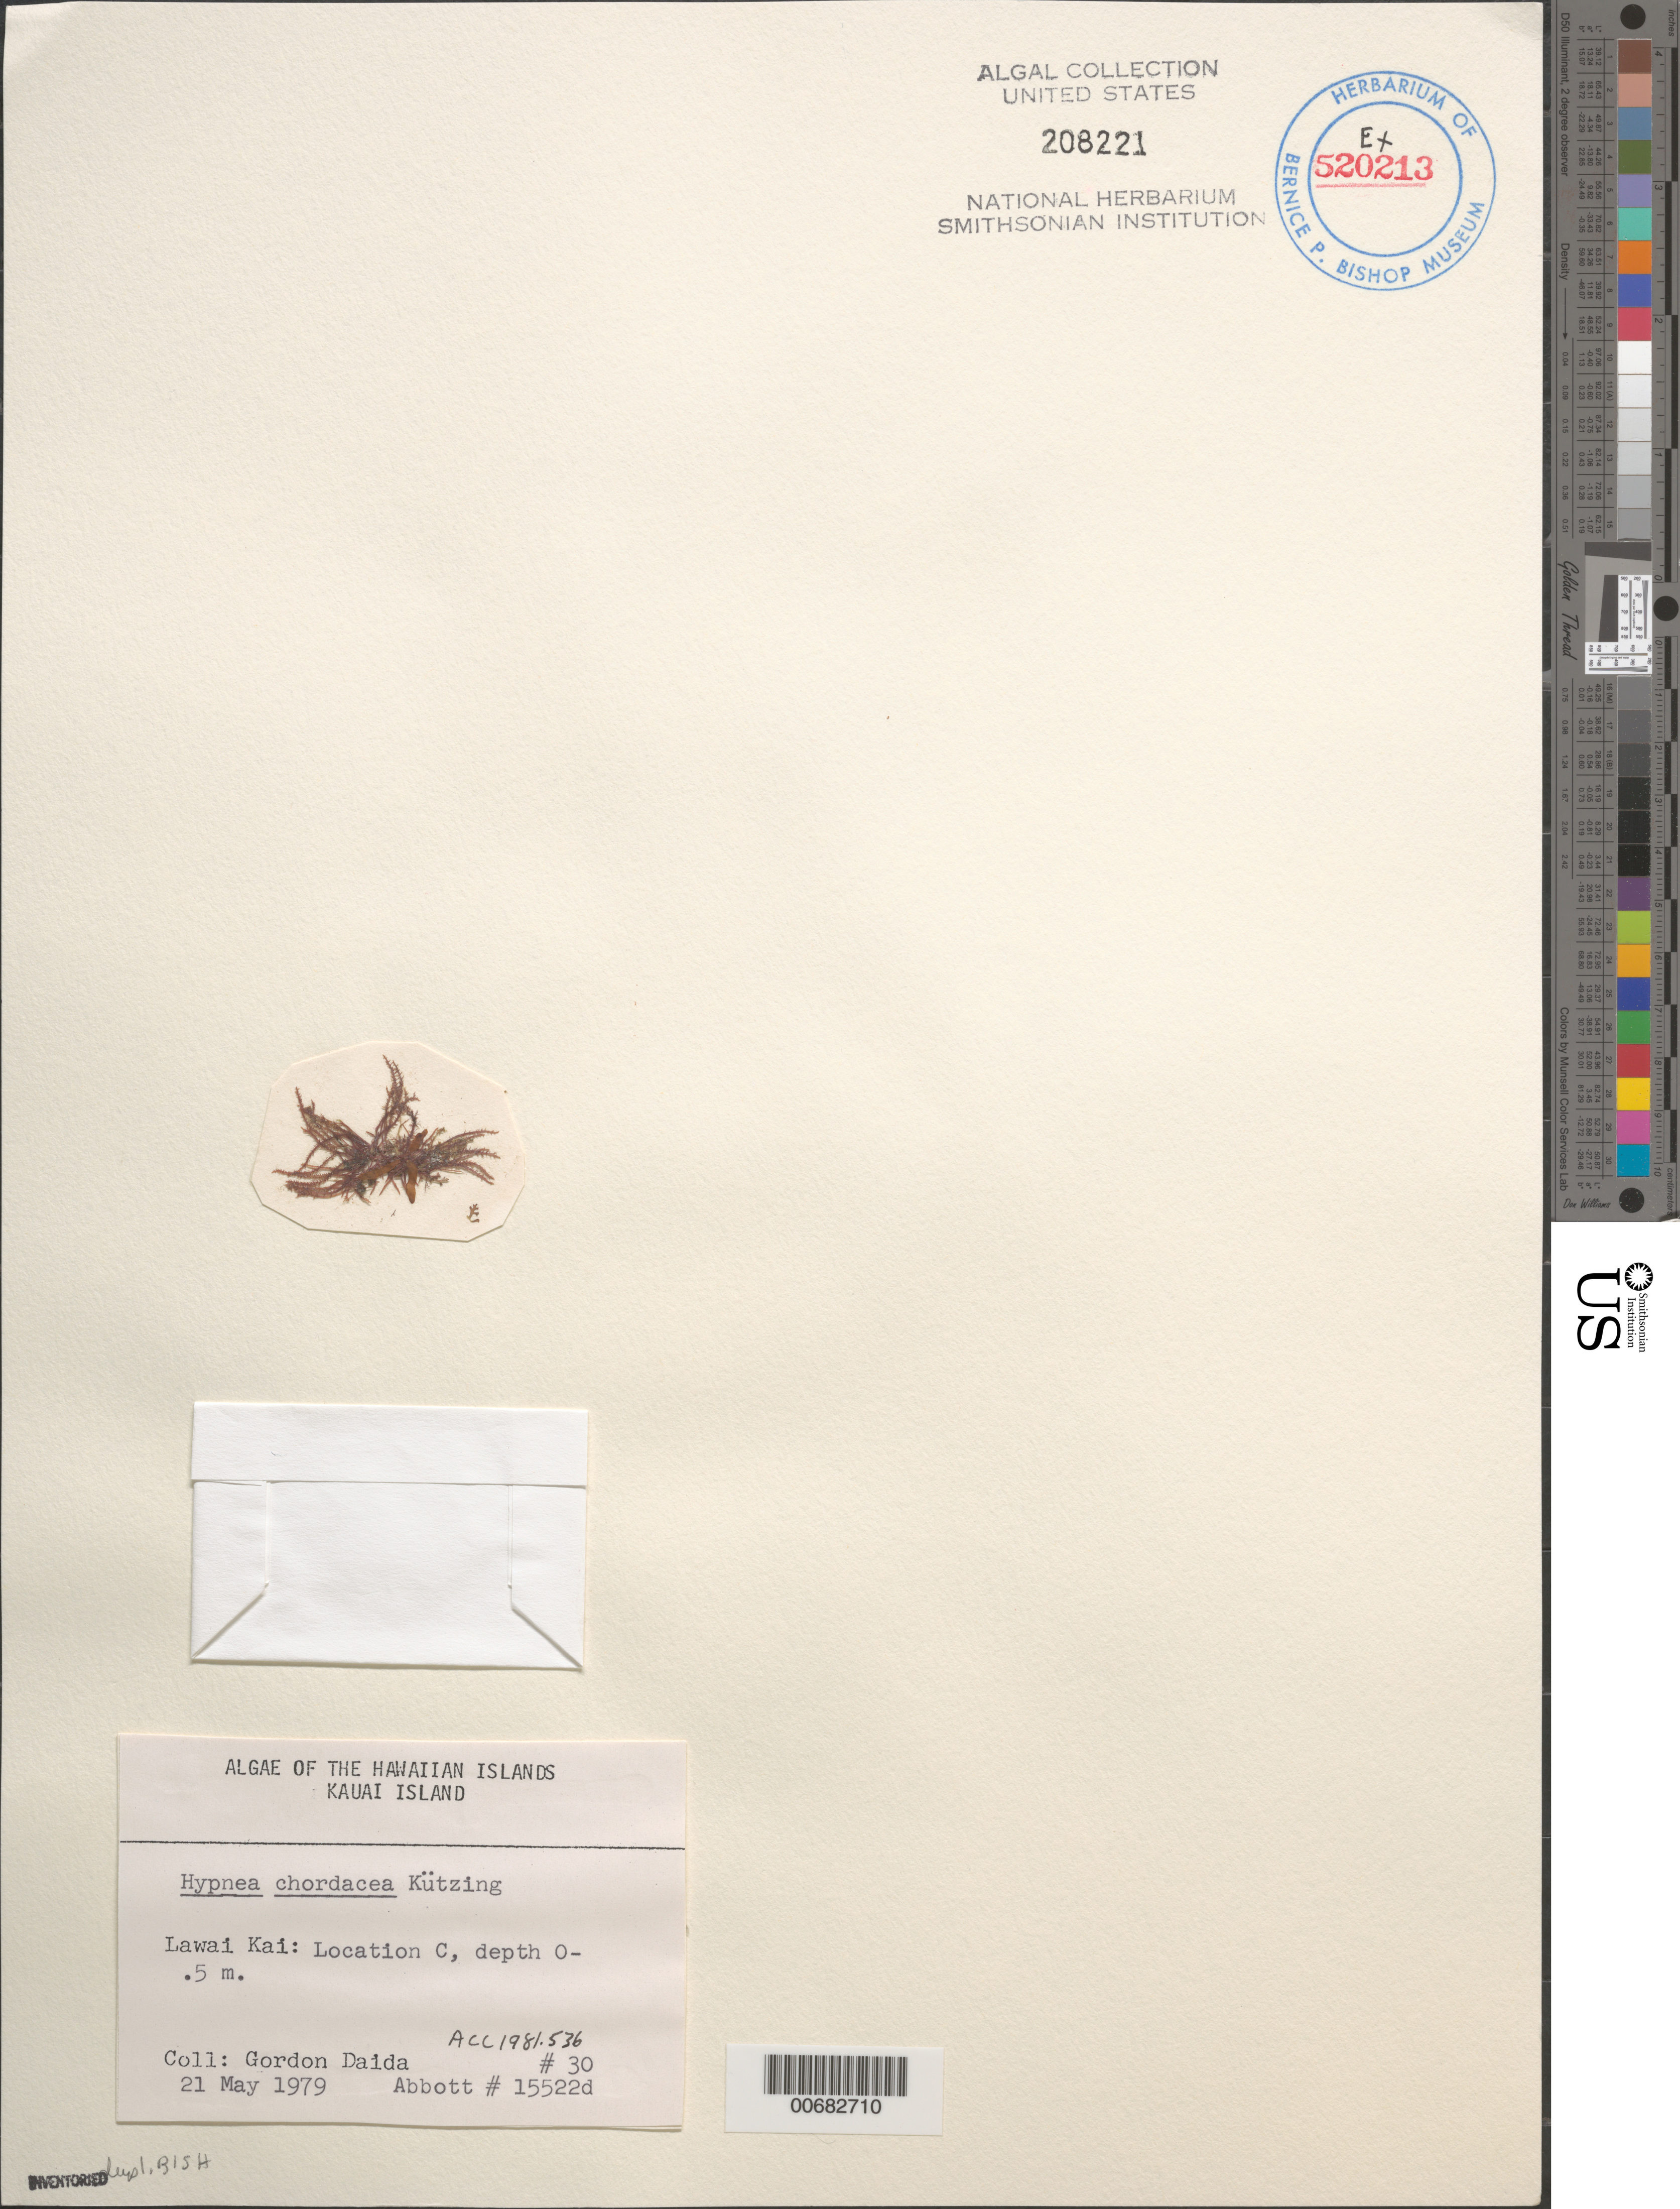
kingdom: Plantae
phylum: Rhodophyta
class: Florideophyceae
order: Gigartinales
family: Cystocloniaceae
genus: Hypnea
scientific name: Hypnea chordacea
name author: Kütz.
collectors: G. Daida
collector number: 30 & IAA 15522d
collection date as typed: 21 May 1979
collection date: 1979-05-21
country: United States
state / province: Hawaii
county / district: Kauai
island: Kaua'i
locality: Lawai Kai, Location C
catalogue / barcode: US 208221